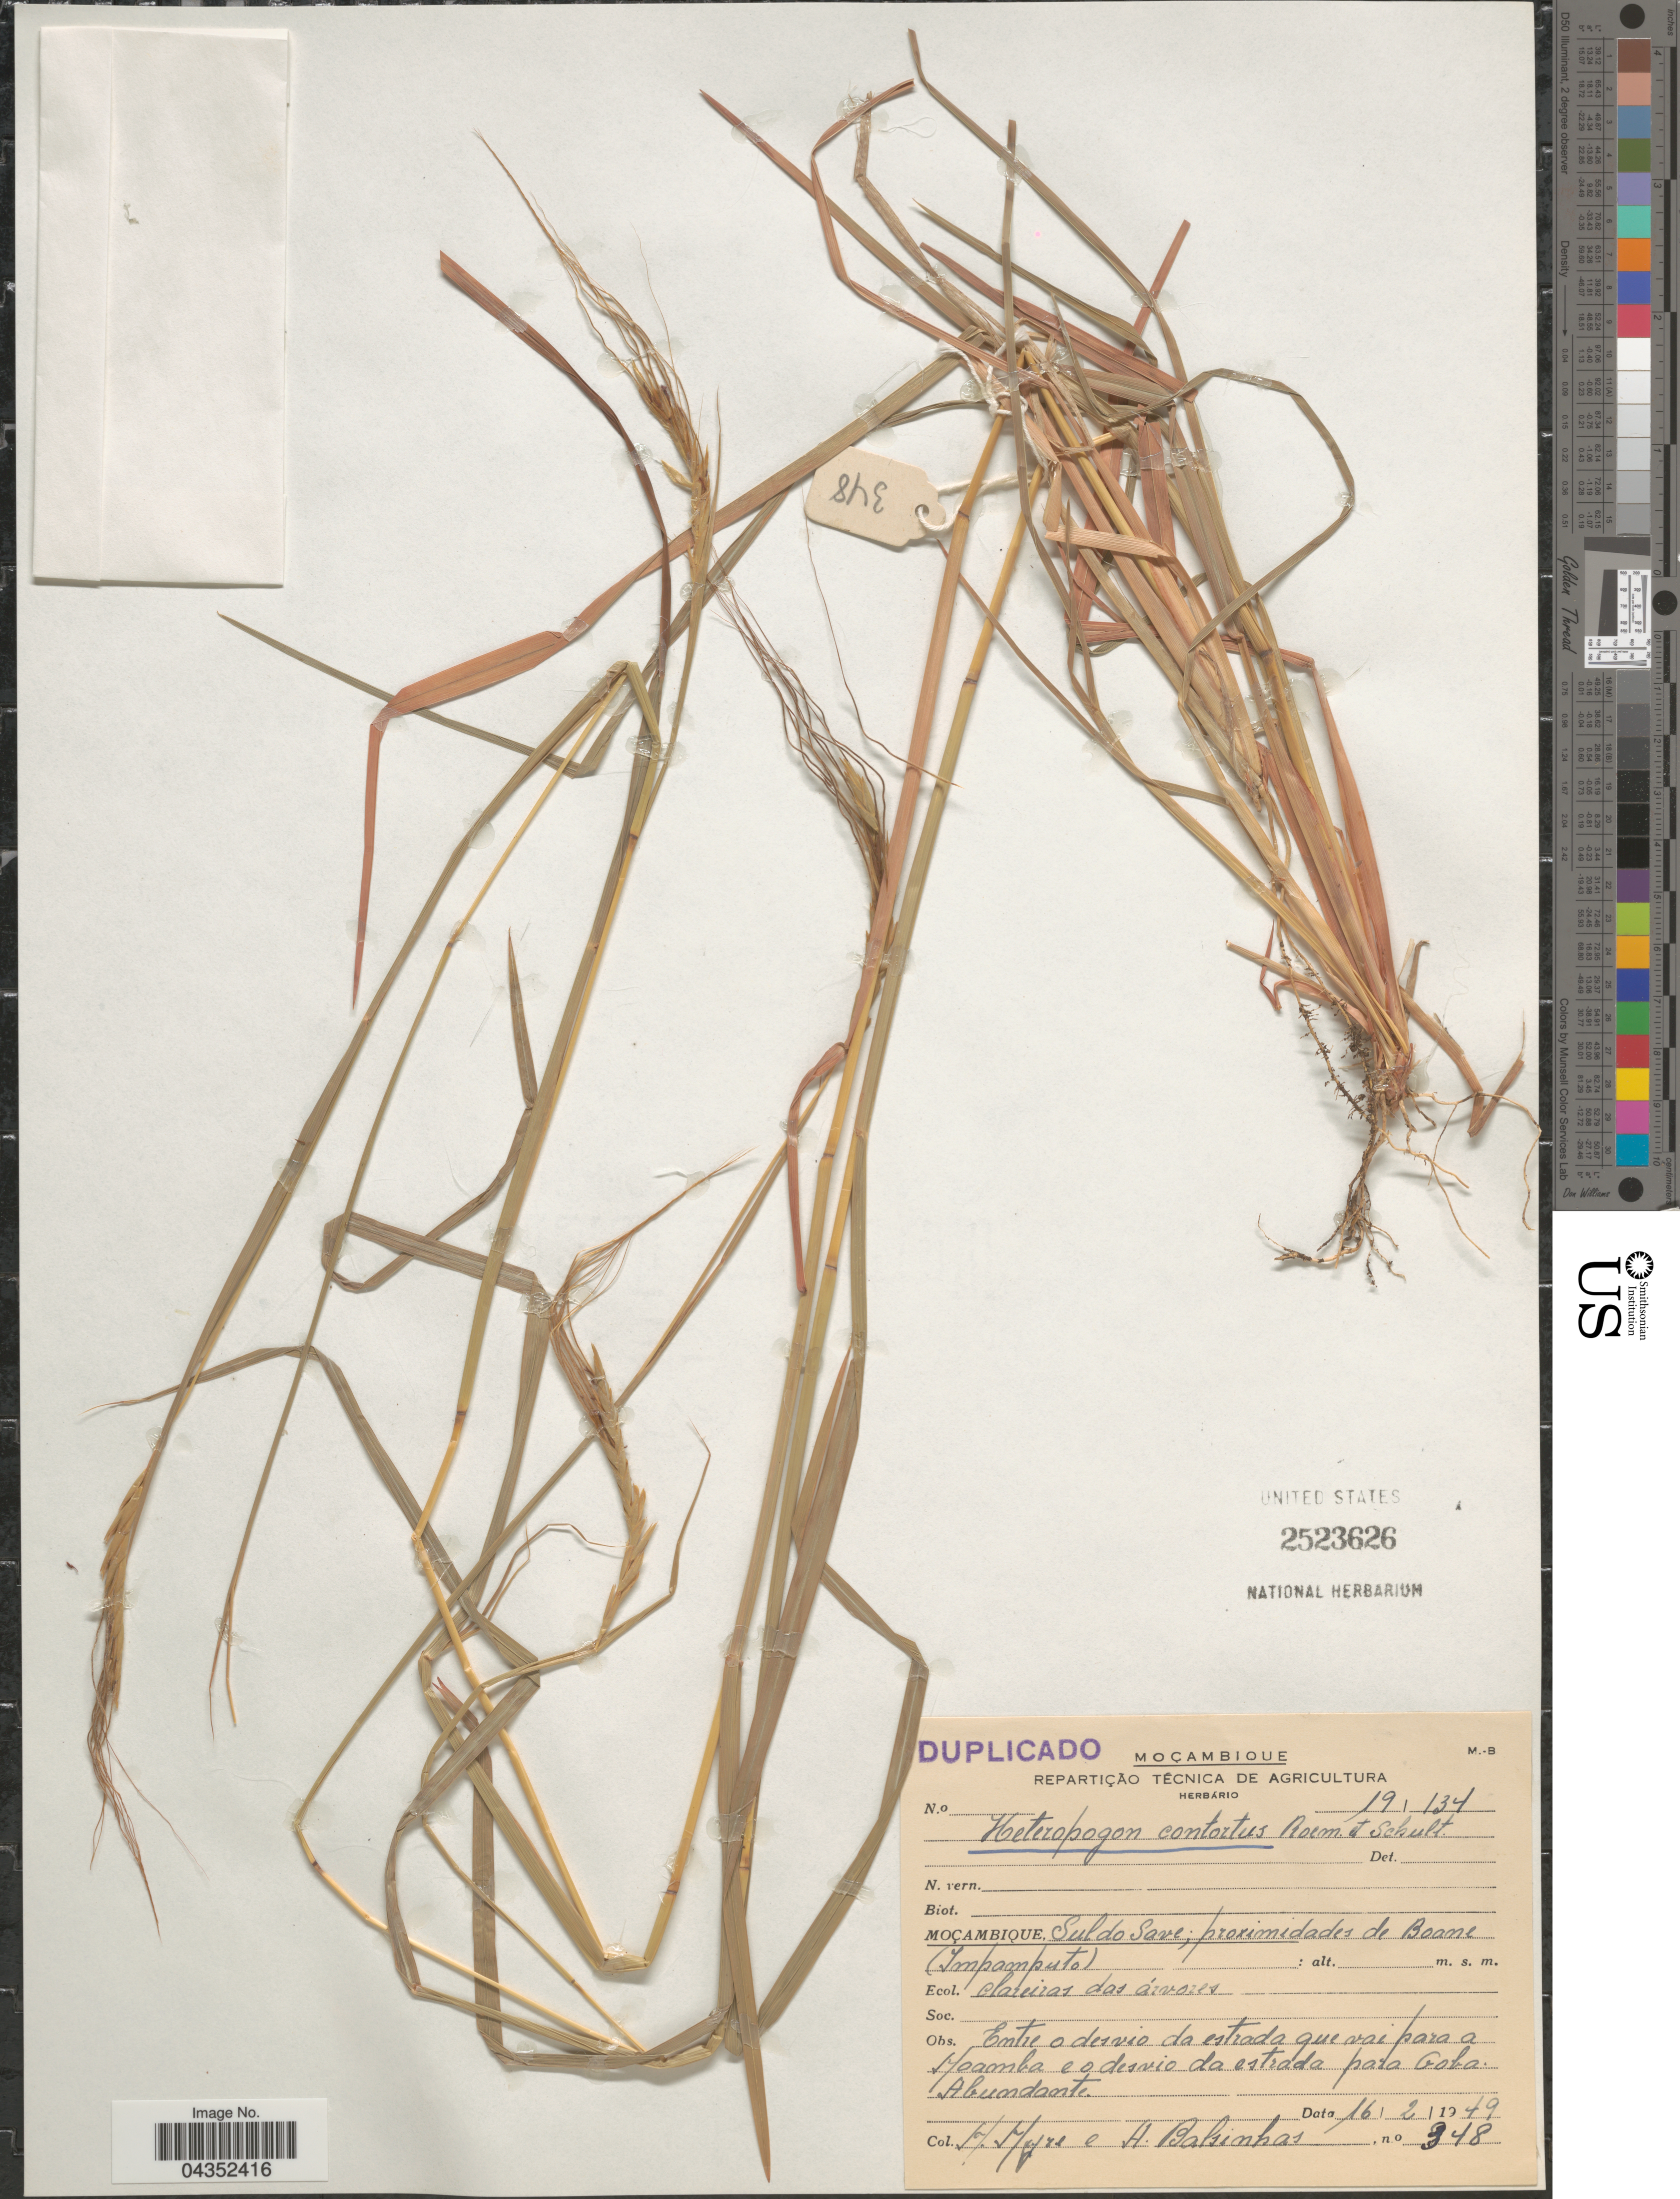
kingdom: Plantae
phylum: Tracheophyta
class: Liliopsida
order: Poales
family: Poaceae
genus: Heteropogon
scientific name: Heteropogon contortus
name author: (L.) P. Beauv. ex Roem. & Schult.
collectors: Myre, M. & A. A. Balsinhas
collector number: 348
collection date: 1949-02-16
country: Mozambique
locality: Moçambique, Sul do Save; proximidades de Boane (Impamputo).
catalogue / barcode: US 2523626